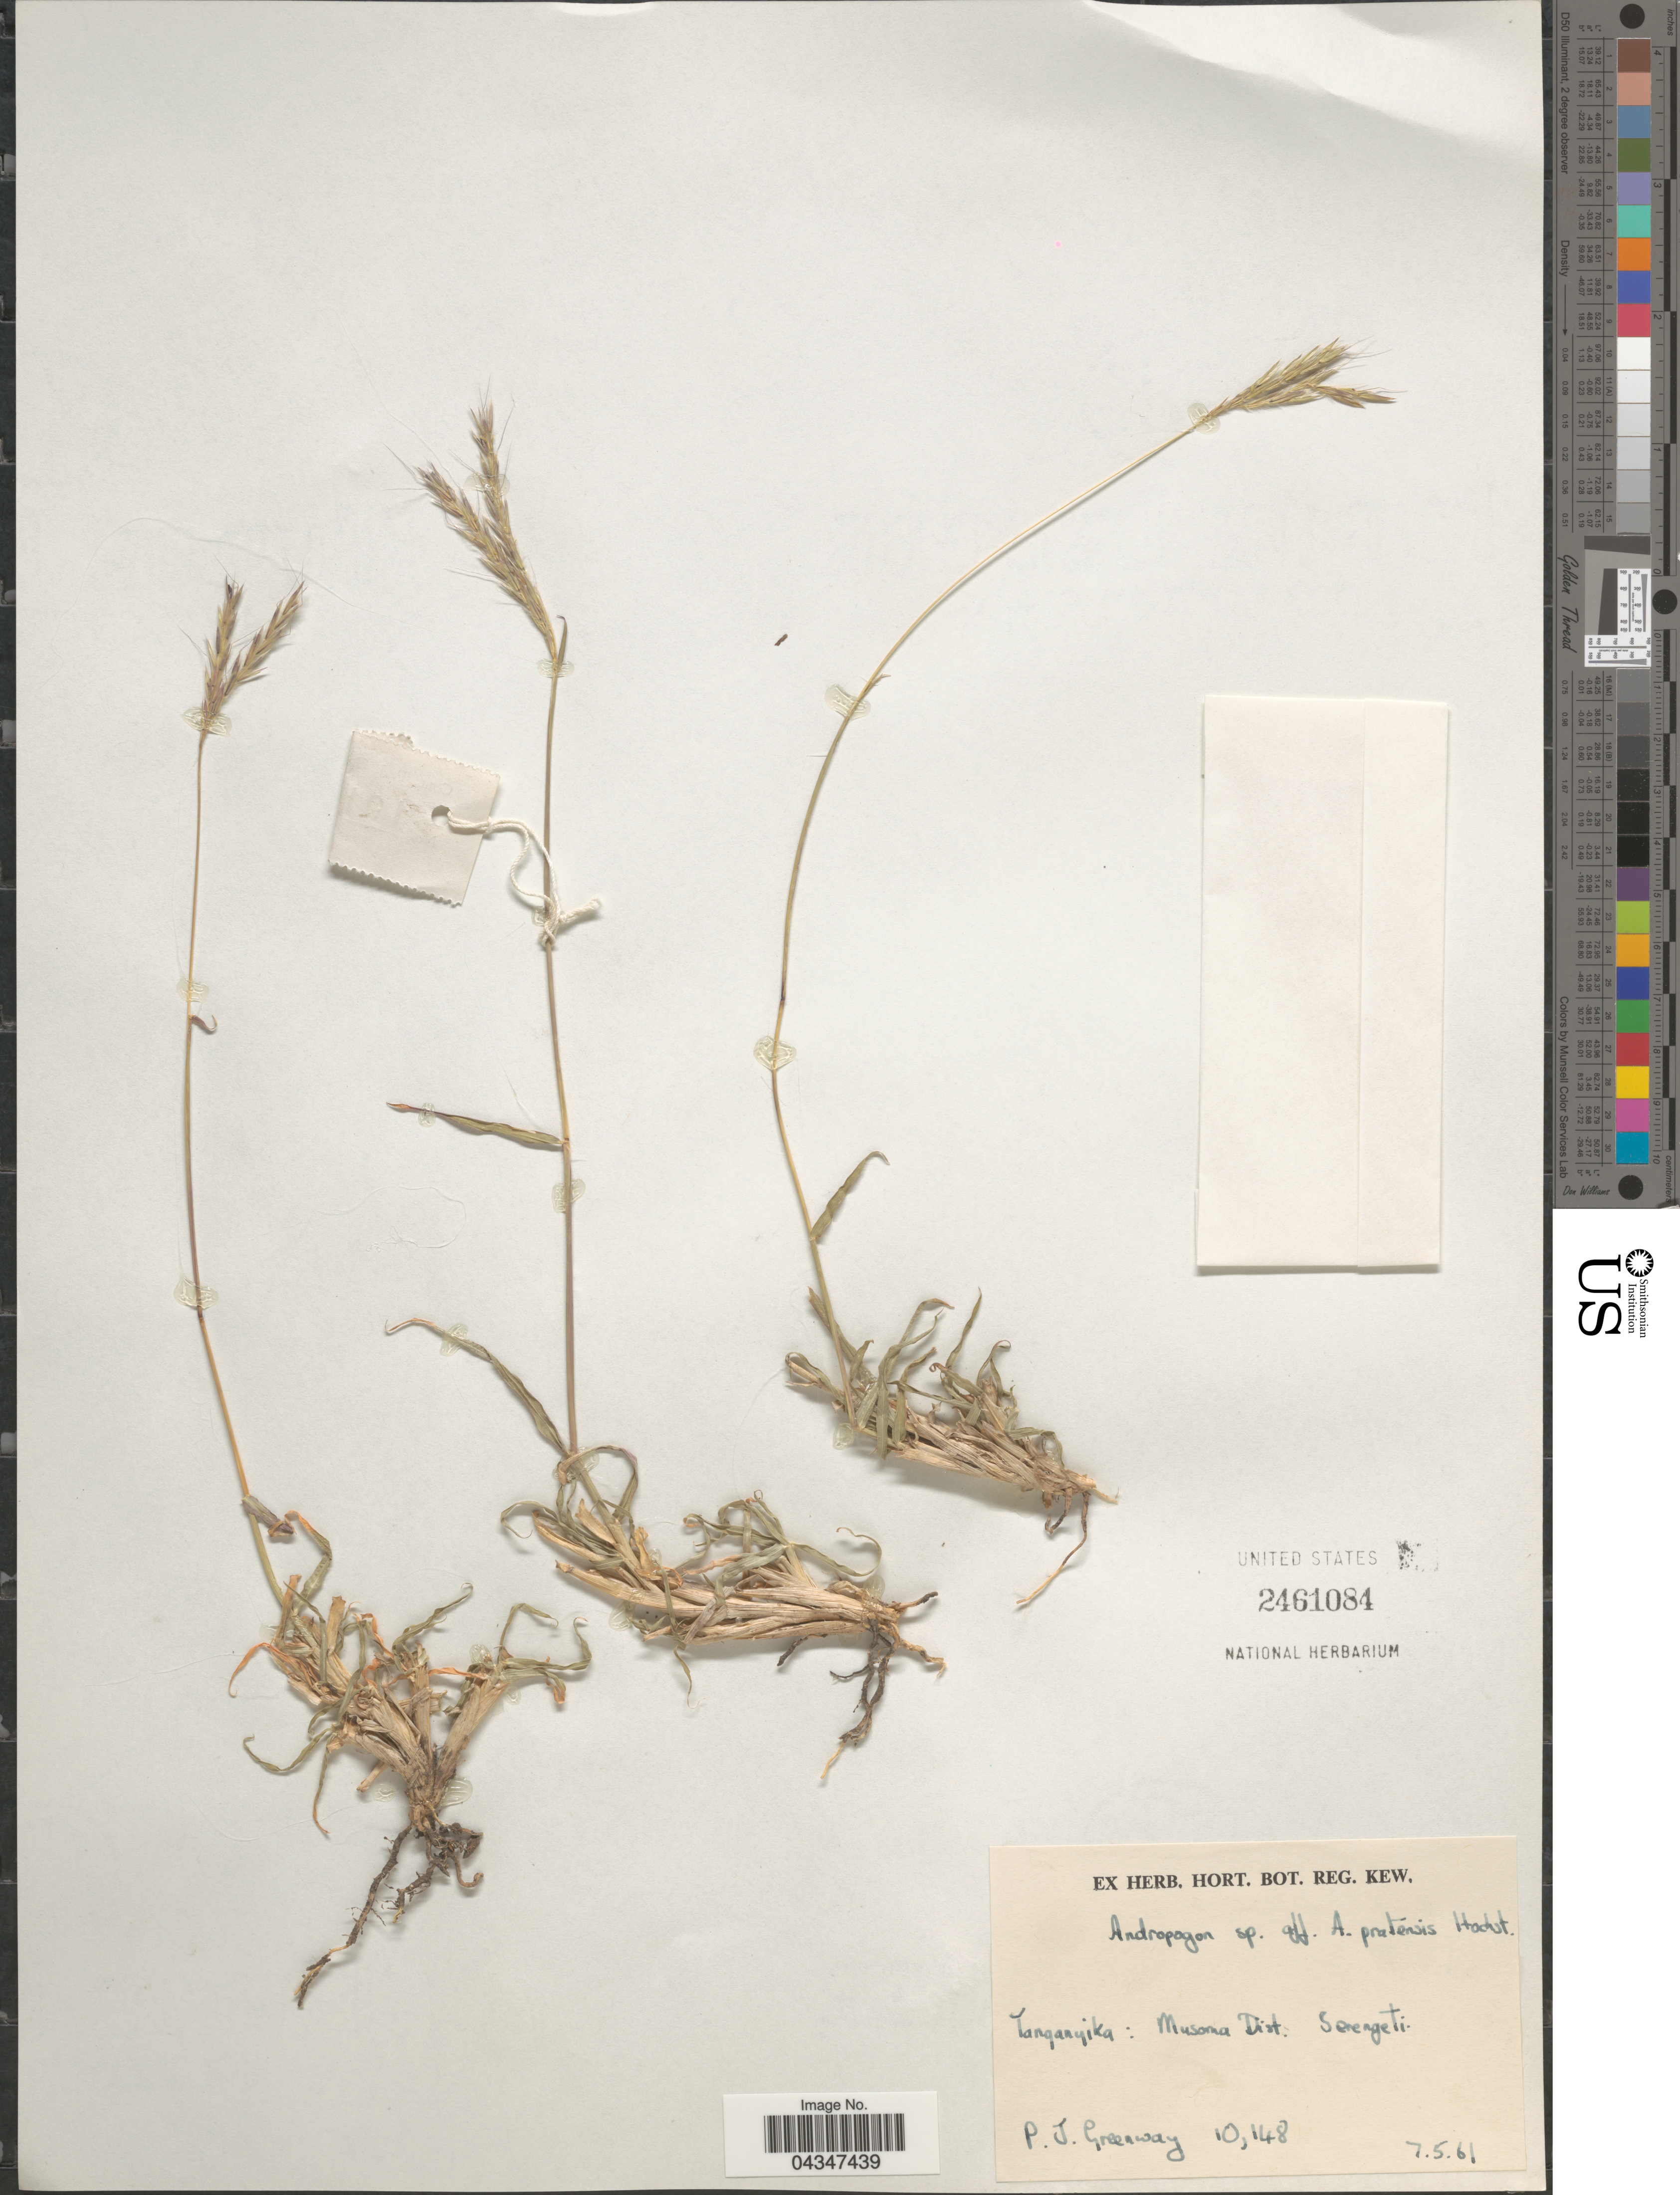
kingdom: Plantae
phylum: Tracheophyta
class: Liliopsida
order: Poales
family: Poaceae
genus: Andropogon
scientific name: Andropogon sp.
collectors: P. J. Greenway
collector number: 10148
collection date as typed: Transcribed d/m/y: 7/5/61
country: Tanzania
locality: Tanganyika: Musoma Dist. Serengeti.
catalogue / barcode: US 2461084